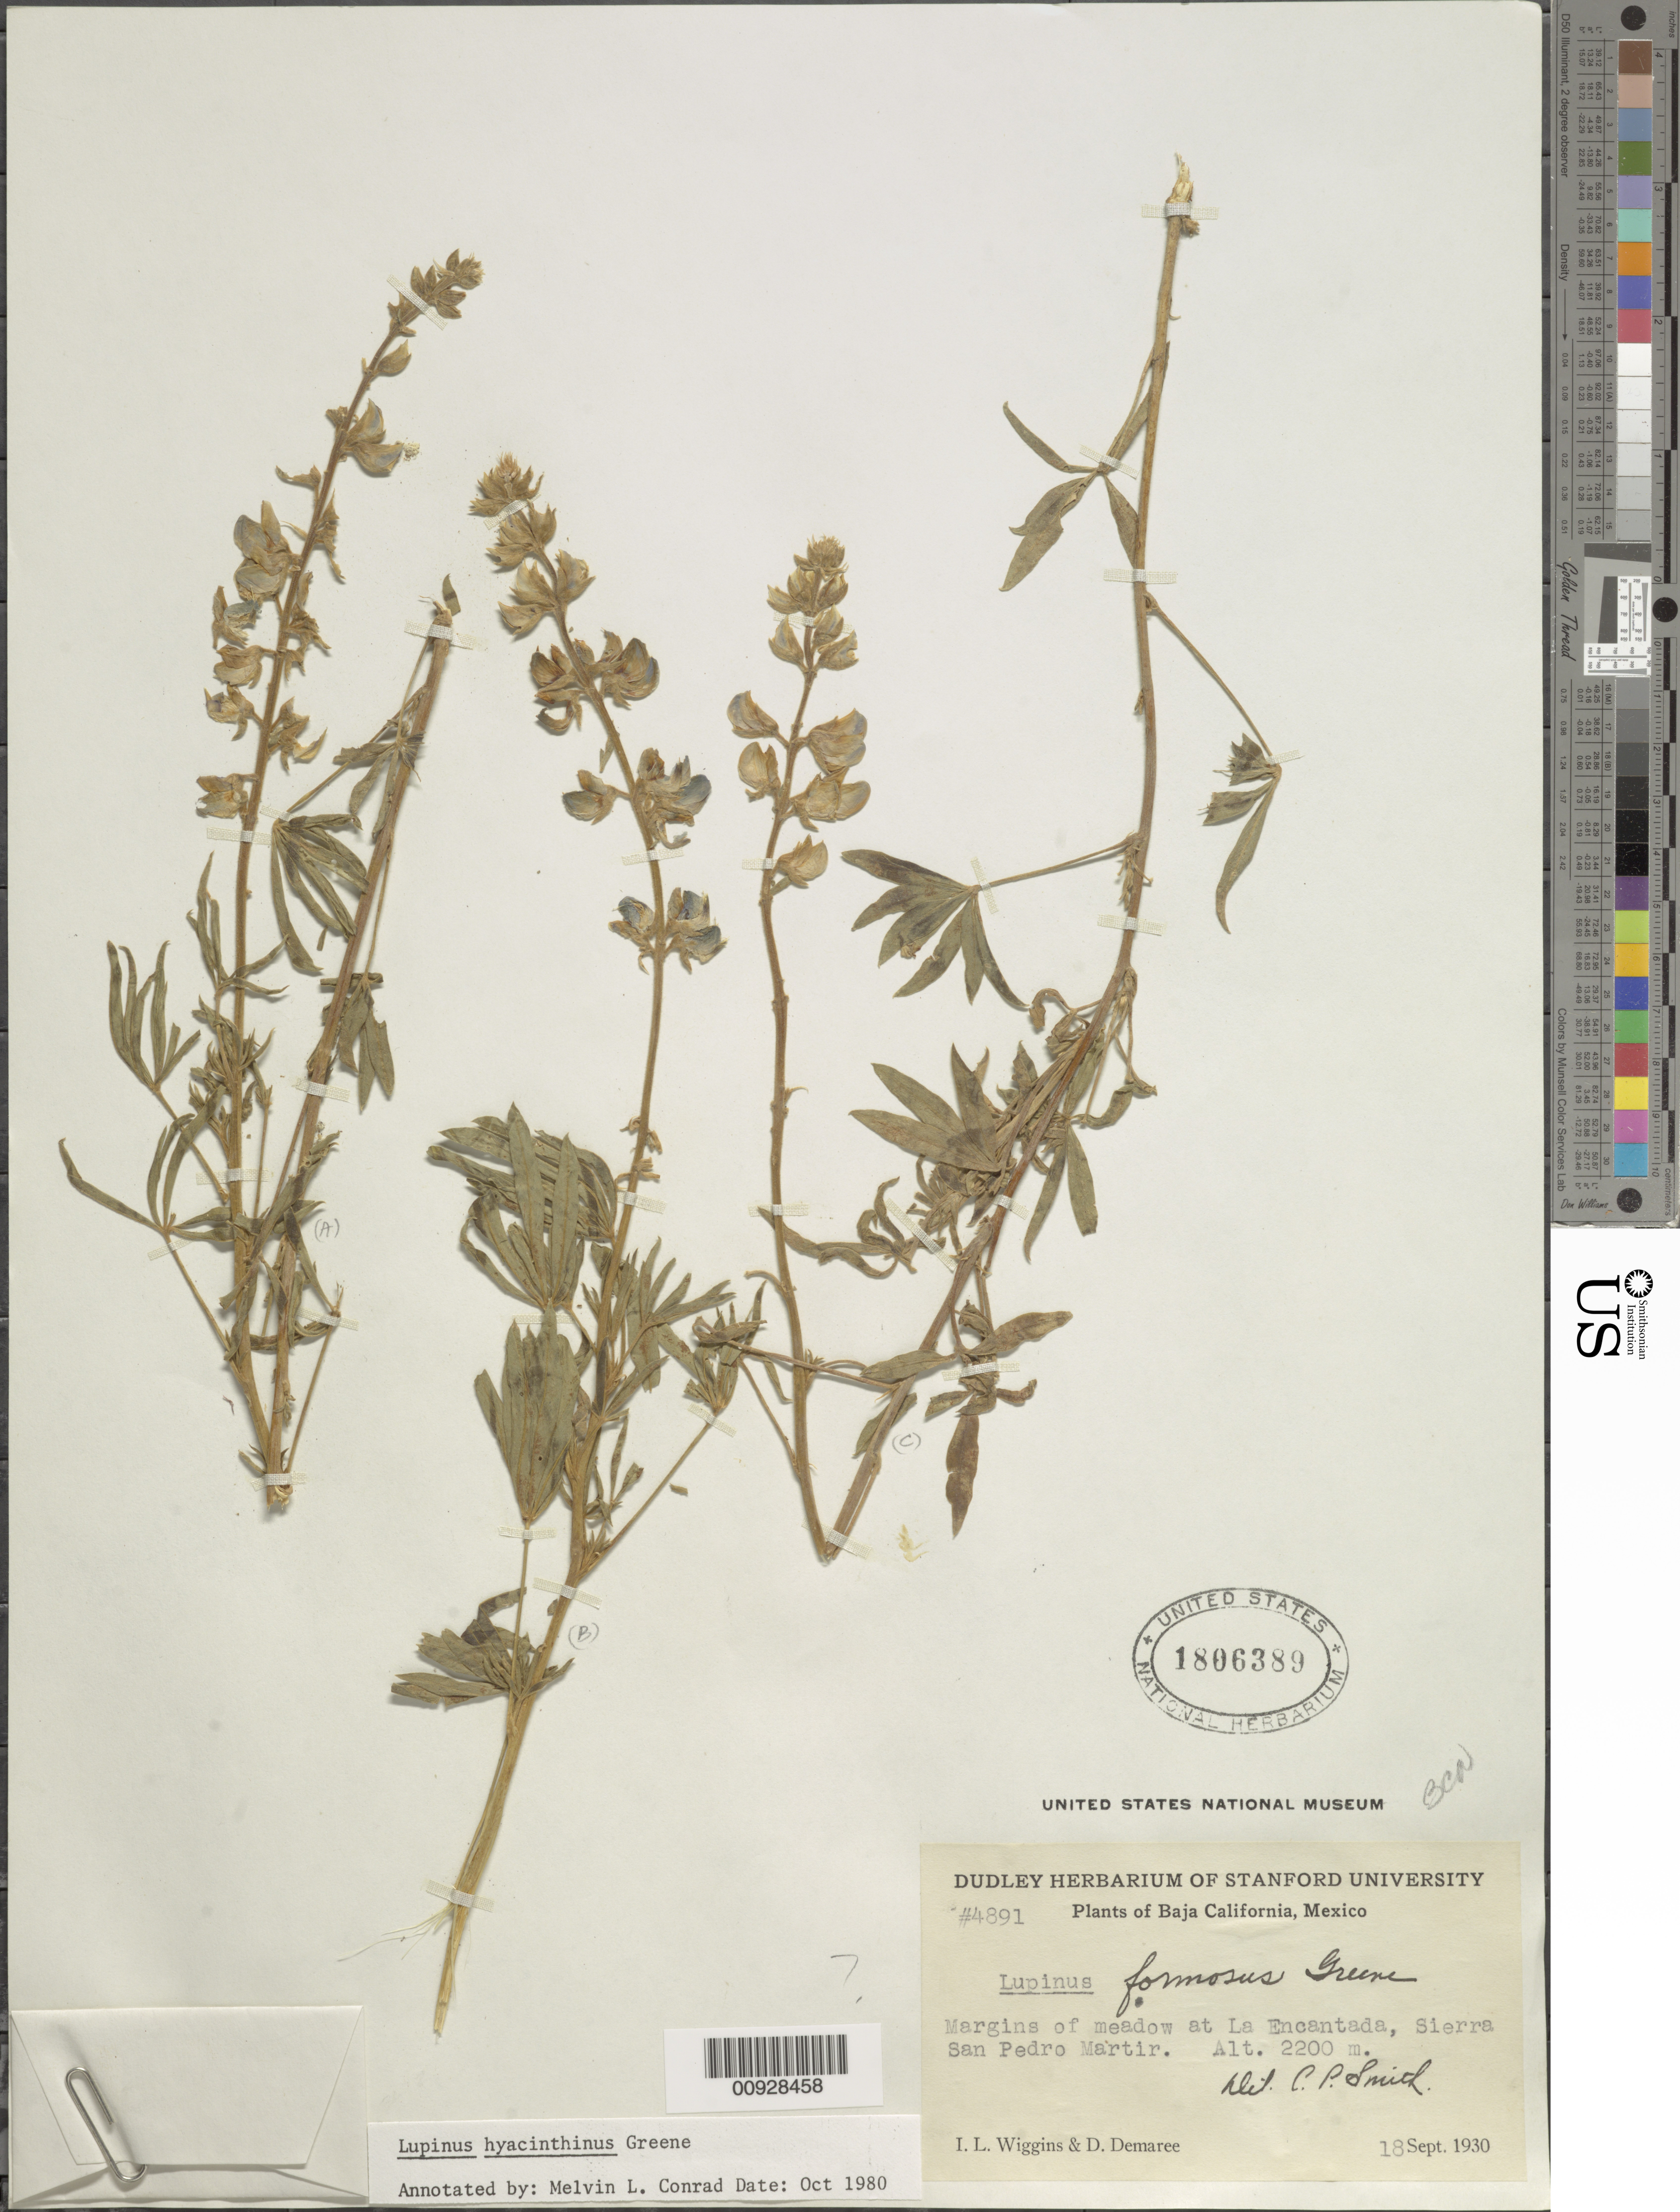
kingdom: Plantae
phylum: Tracheophyta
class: Magnoliopsida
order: Fabales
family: Fabaceae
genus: Lupinus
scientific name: Lupinus hyacinthinus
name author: Greene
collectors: I. L. Wiggins & D. Demaree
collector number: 4891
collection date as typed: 18 Sep 1930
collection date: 1930-09-18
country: Mexico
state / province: Baja California Norte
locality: At La Encantada, Sierra San Pedro Mártir.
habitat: Margins of meadow.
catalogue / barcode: US 1806389